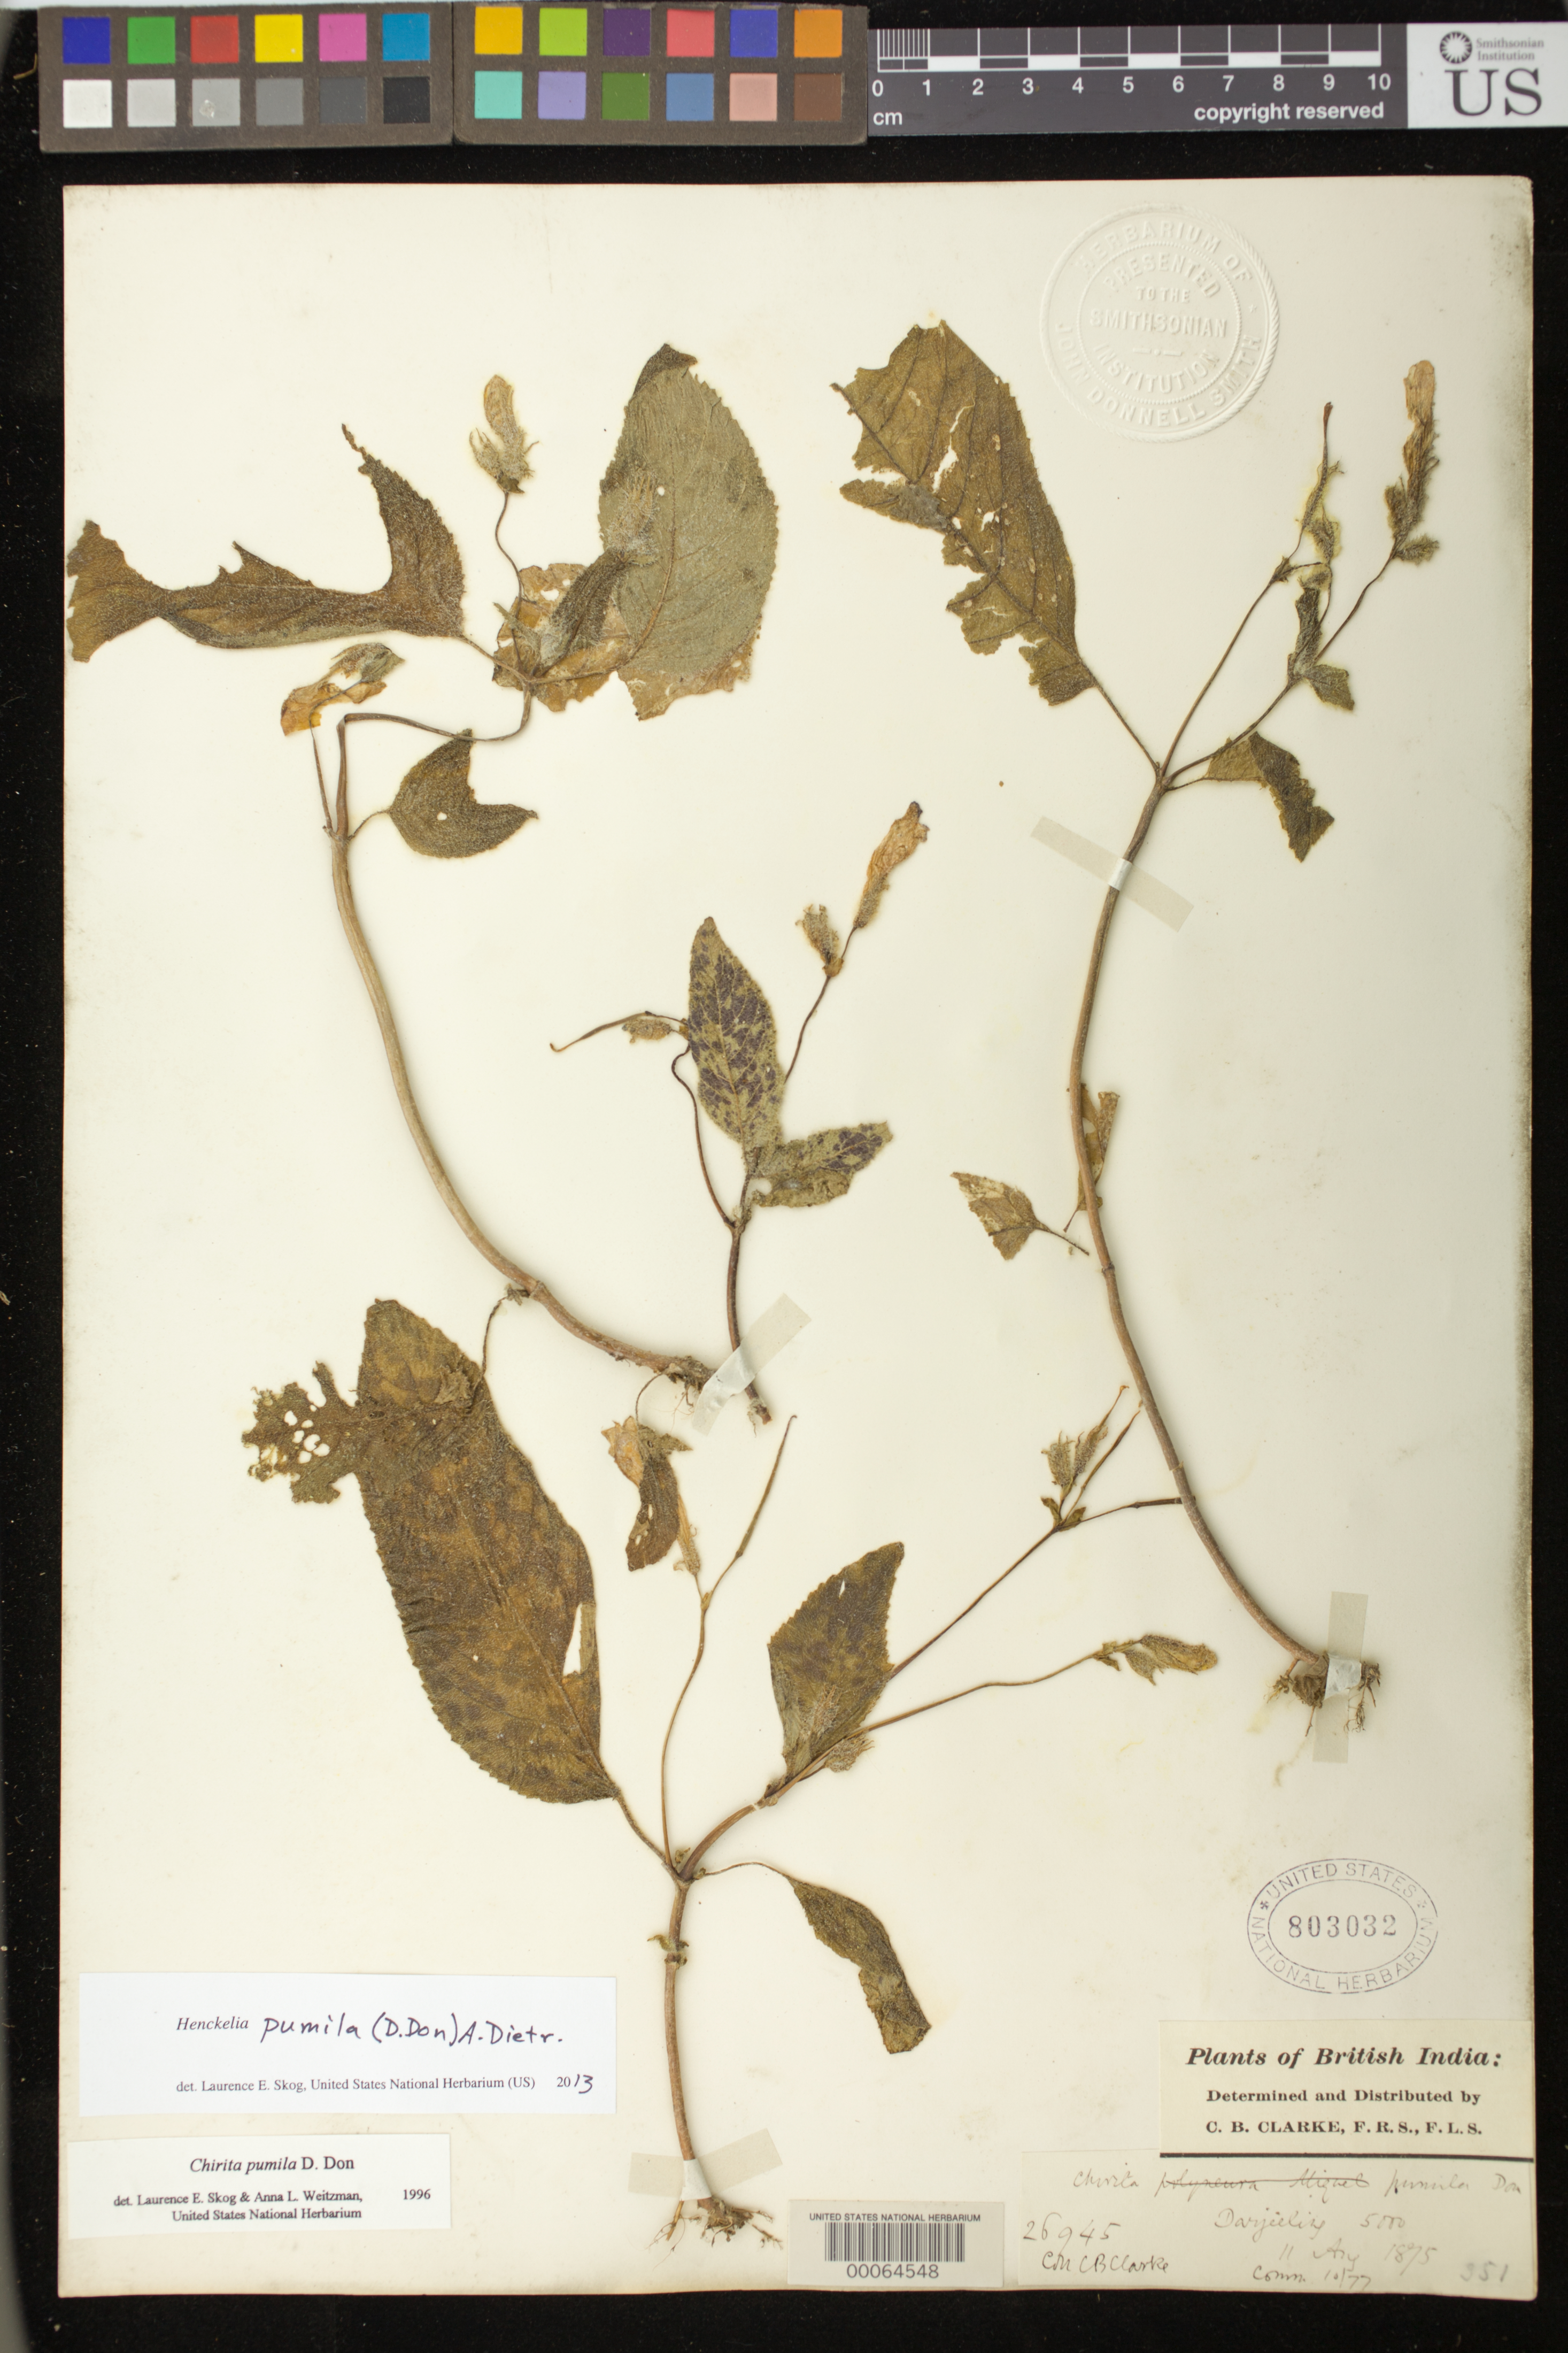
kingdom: Plantae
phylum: Tracheophyta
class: Magnoliopsida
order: Lamiales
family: Gesneriaceae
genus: Henckelia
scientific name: Henckelia pumila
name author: (D. Don) A. Dietr.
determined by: Skog, Laurence E.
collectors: C. B. Clarke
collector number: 26945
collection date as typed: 11 Aug 1875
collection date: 1875-08-11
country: India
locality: Darjeeling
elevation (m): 1524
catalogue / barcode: US 803032